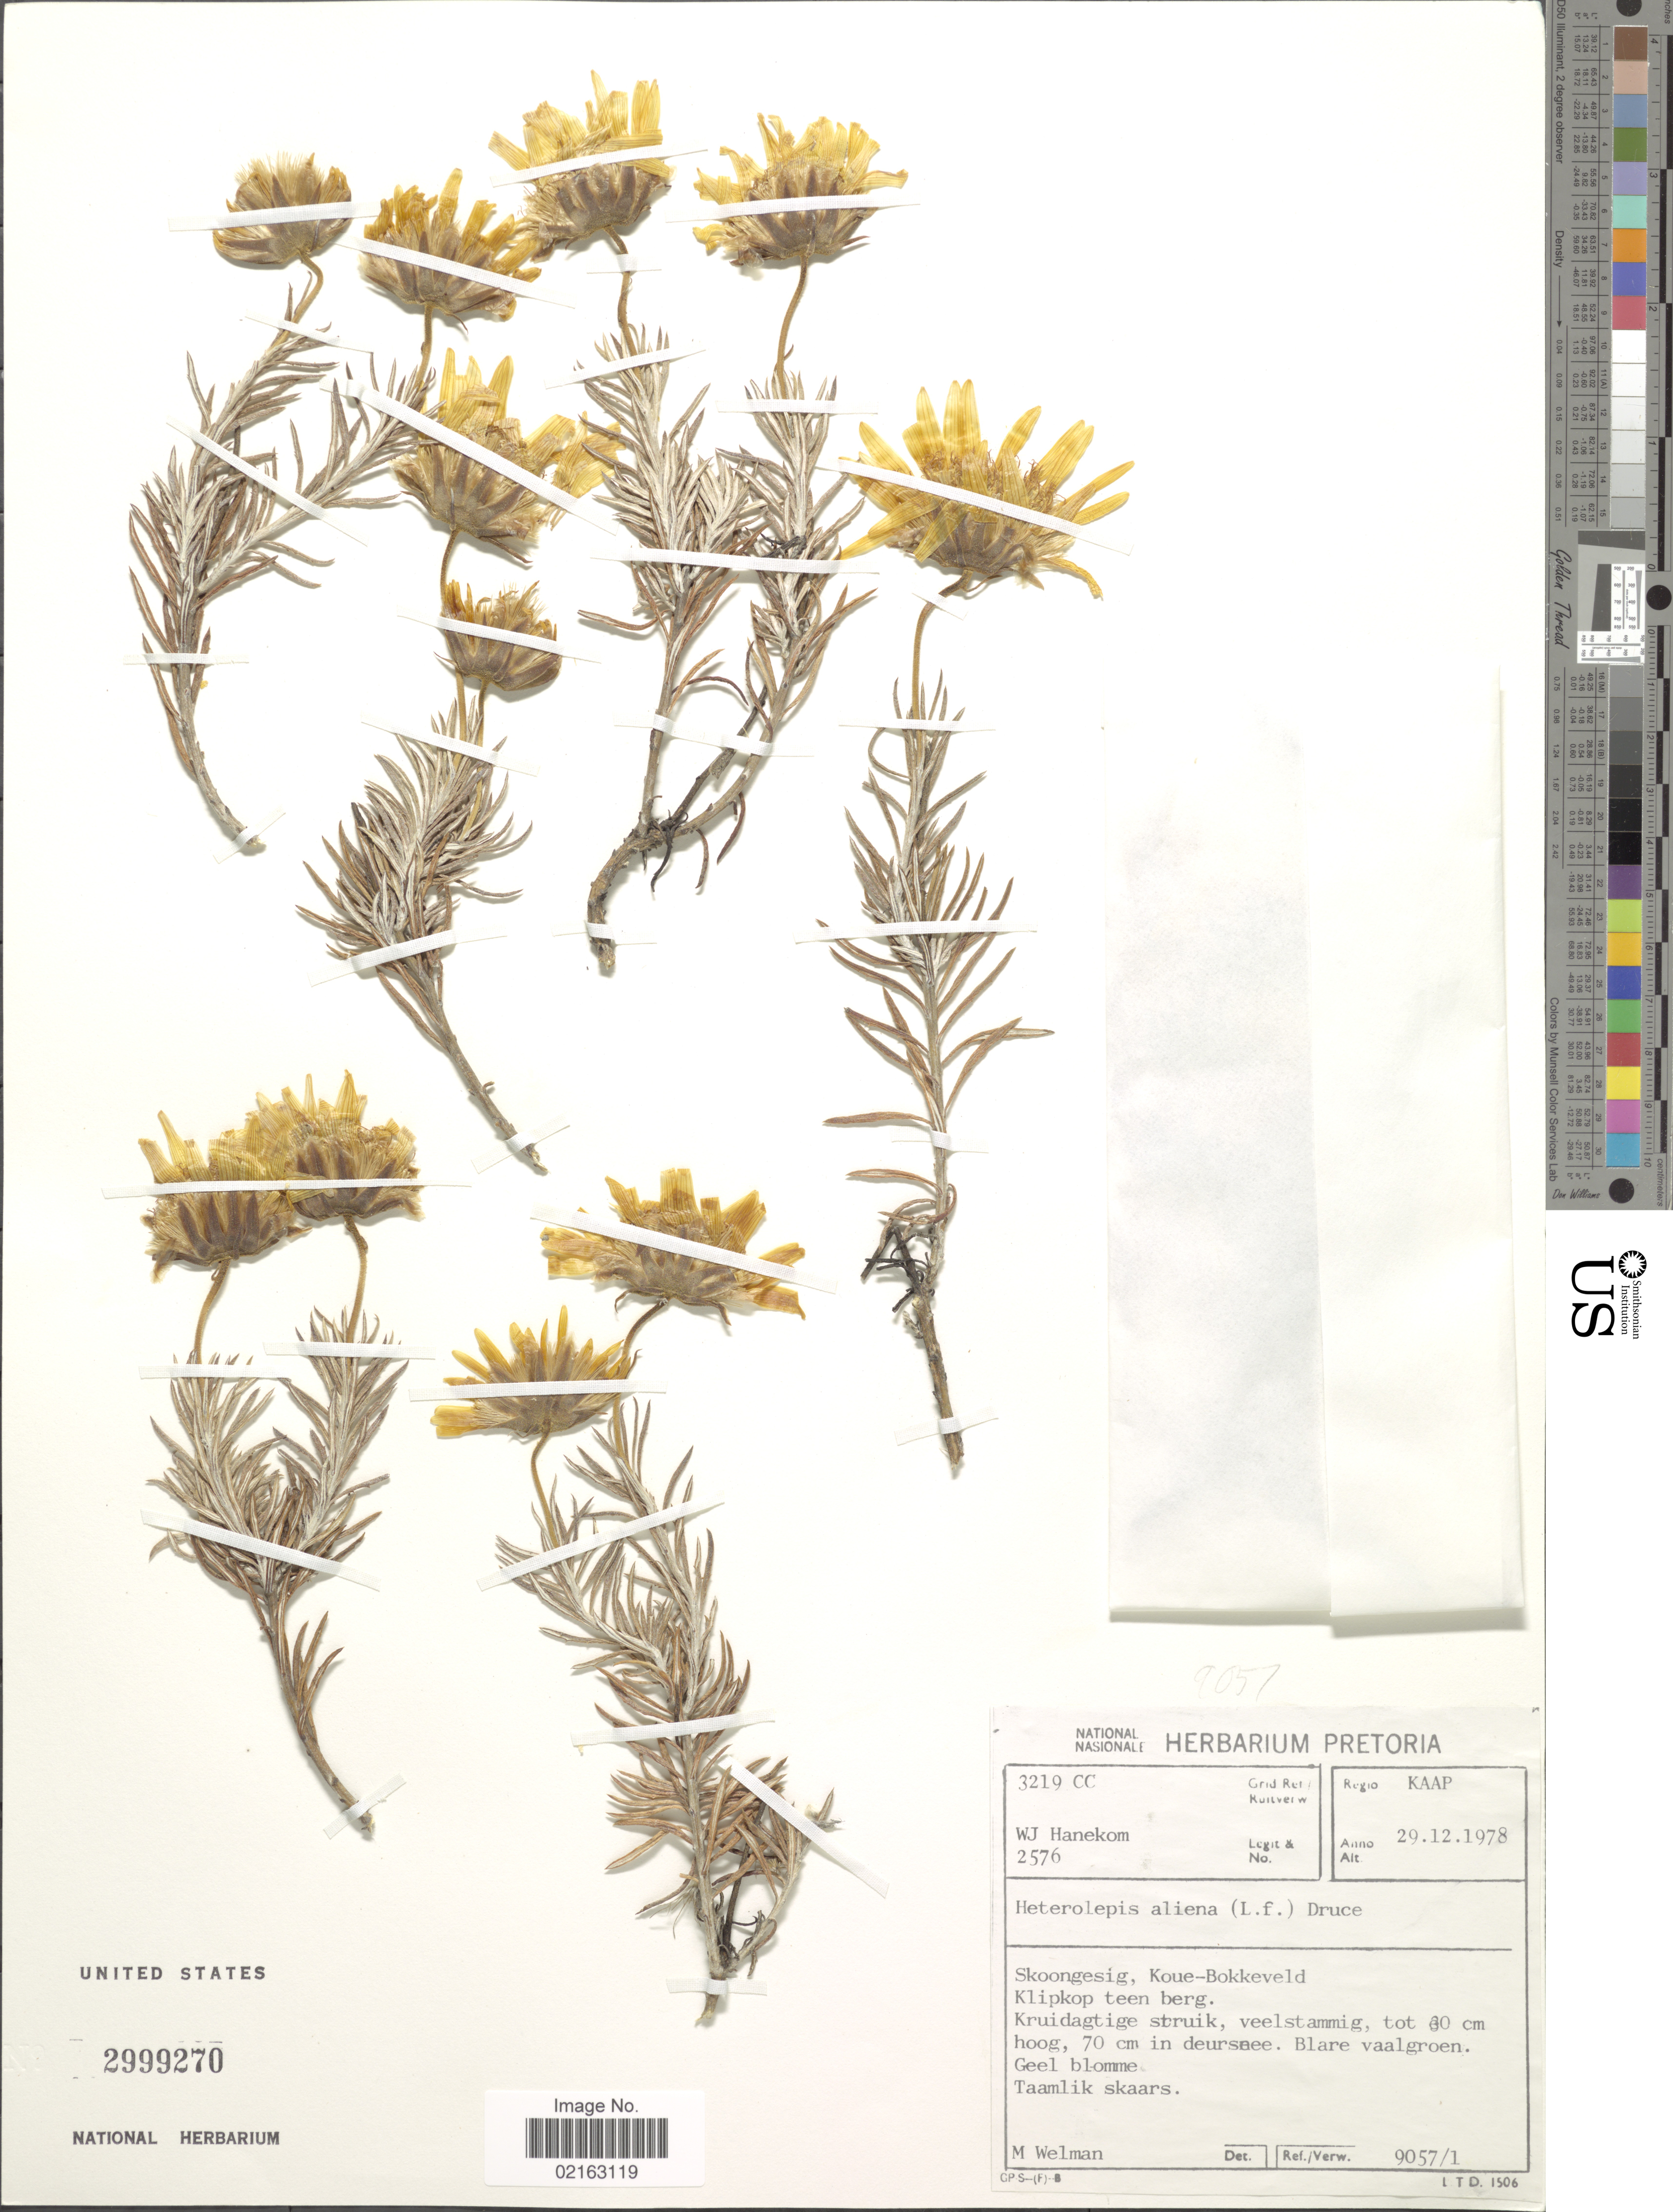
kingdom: Plantae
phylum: Tracheophyta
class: Magnoliopsida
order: Asterales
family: Asteraceae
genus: Heterolepis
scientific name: Heterolepis aliena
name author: (L. f.) Druce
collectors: W. Hanekom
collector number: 2576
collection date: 1978-12-29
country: South Africa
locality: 3219 CC. Regio Kaap. Skoongesig, Koue-Bokkeveld. Klipkop teen berg.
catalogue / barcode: US 2999270